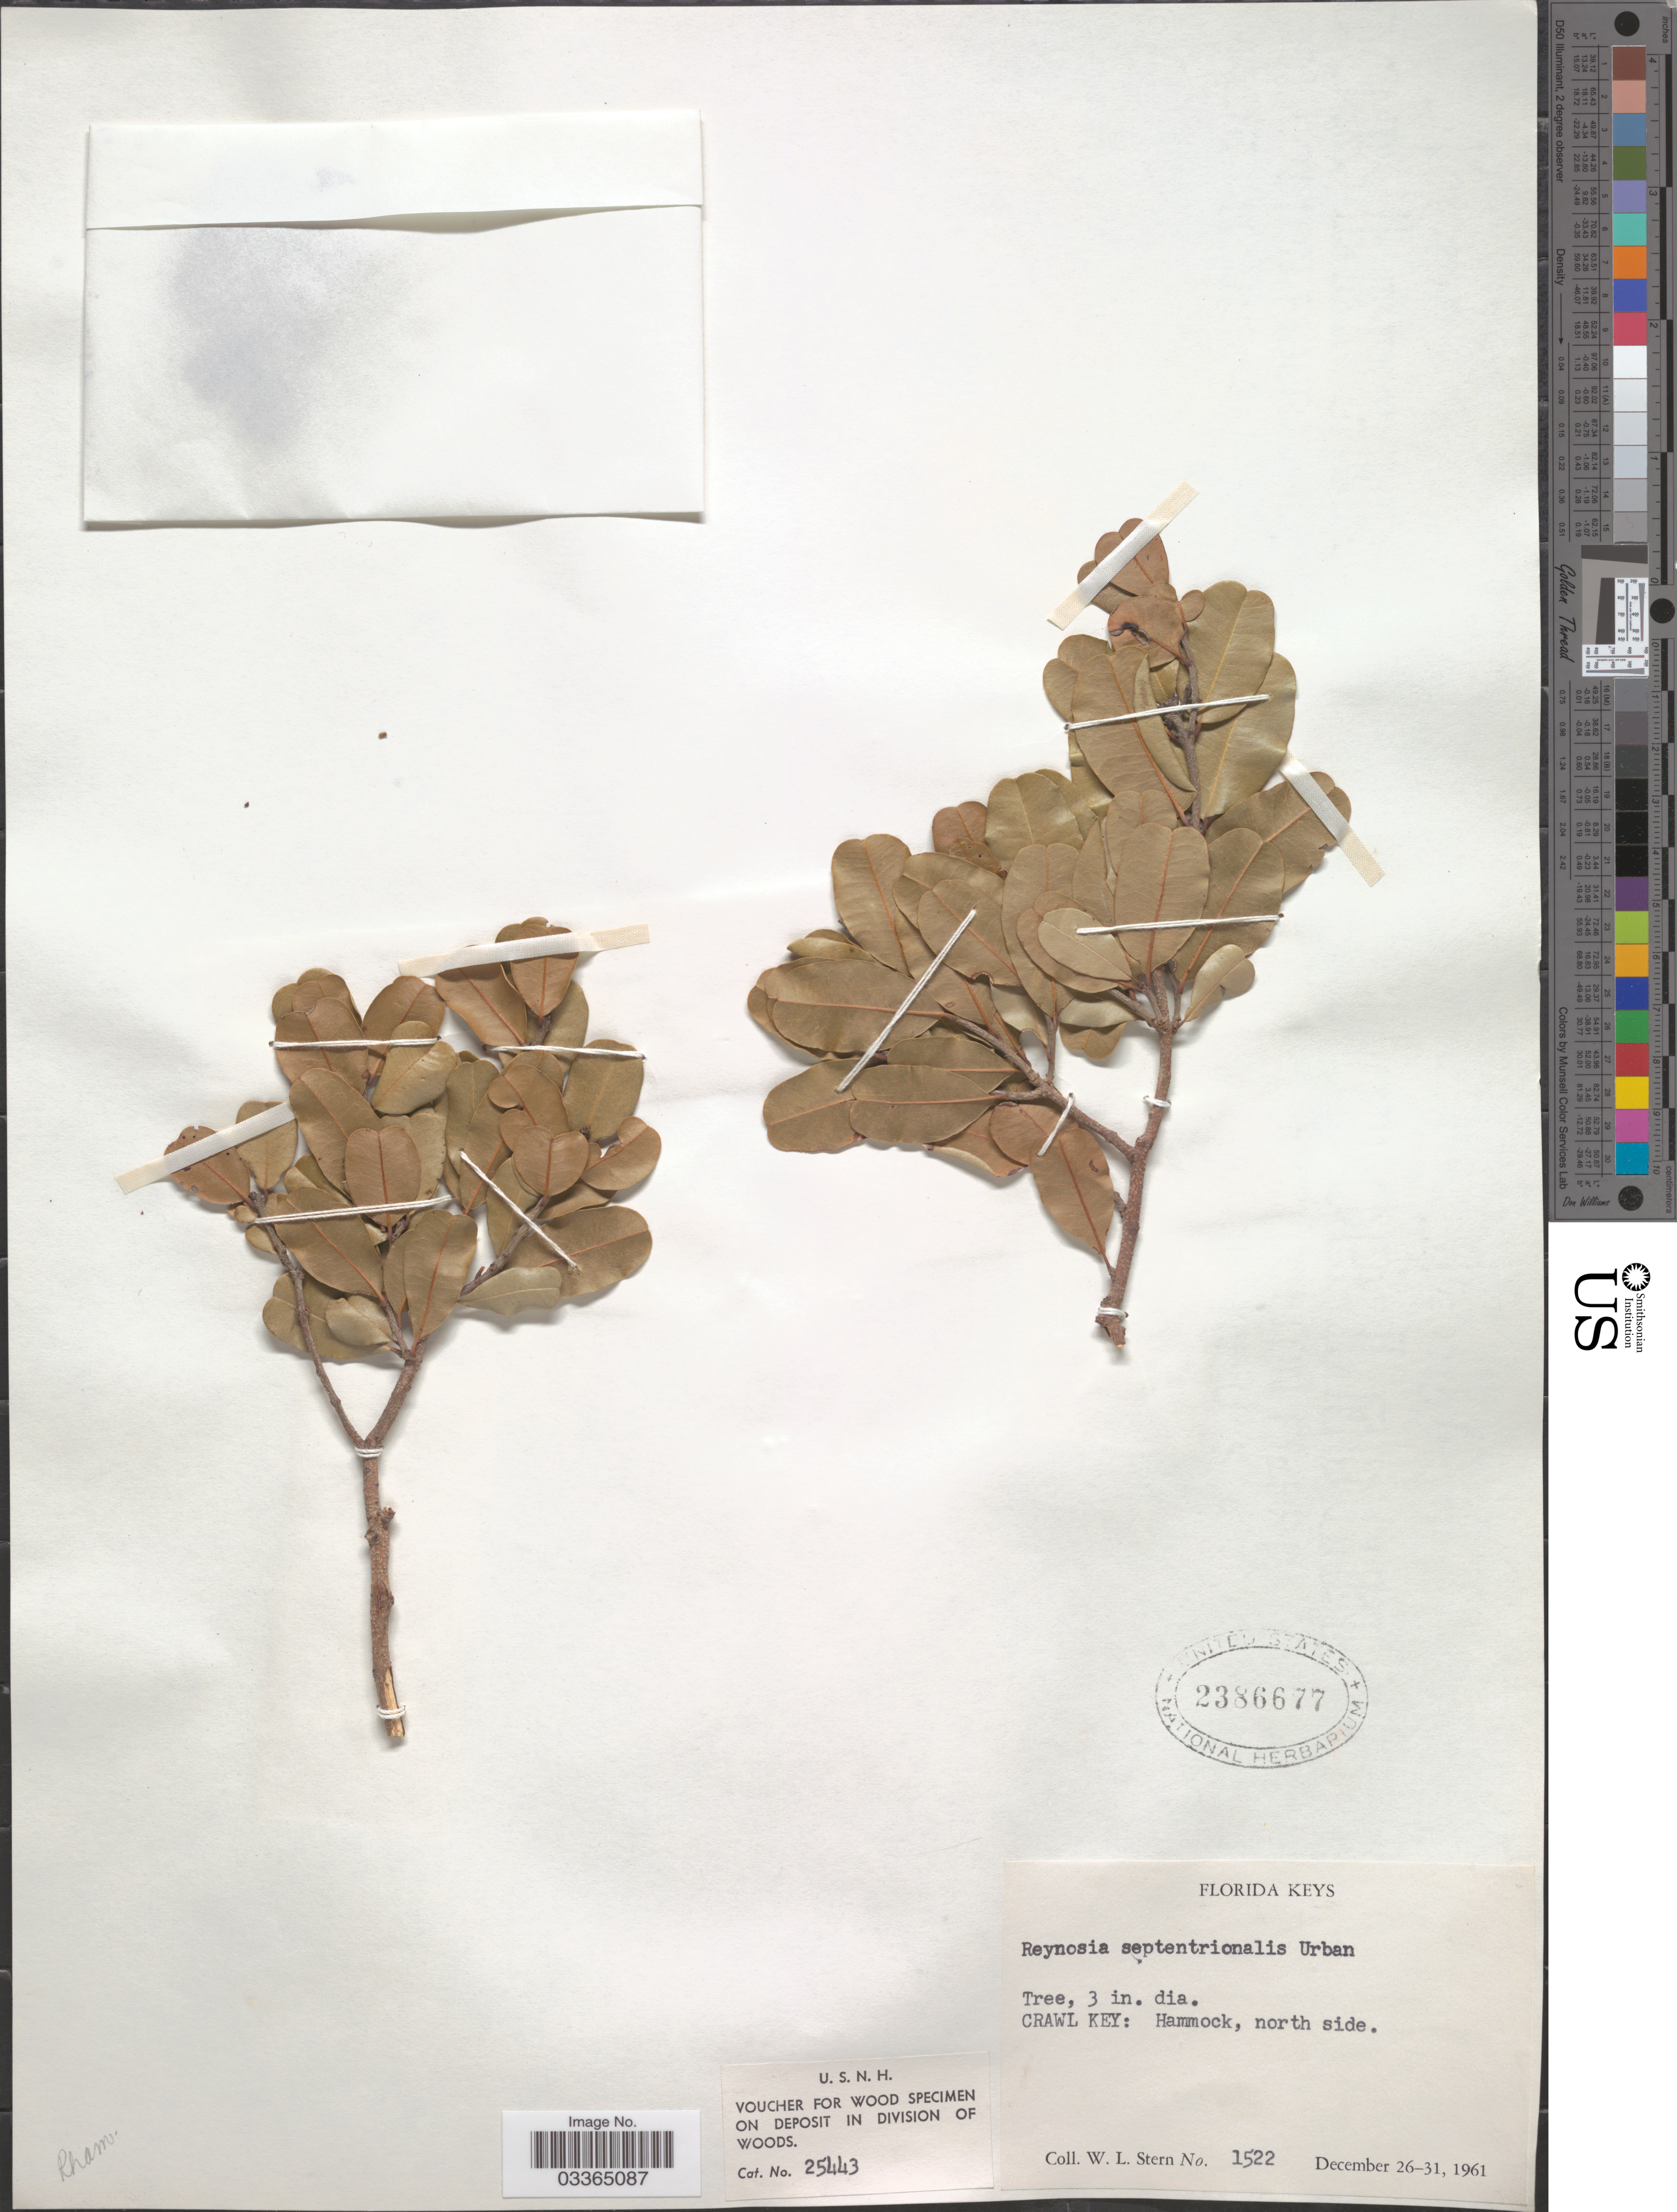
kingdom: Plantae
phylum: Tracheophyta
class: Magnoliopsida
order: Rosales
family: Rhamnaceae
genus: Reynosia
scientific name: Reynosia septentrionalis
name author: Urb.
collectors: W. L. Stern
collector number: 1522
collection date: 1961-12-26/1961-12-31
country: United States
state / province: Florida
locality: Crawl Key: Hammock, north side.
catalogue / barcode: US 2386677